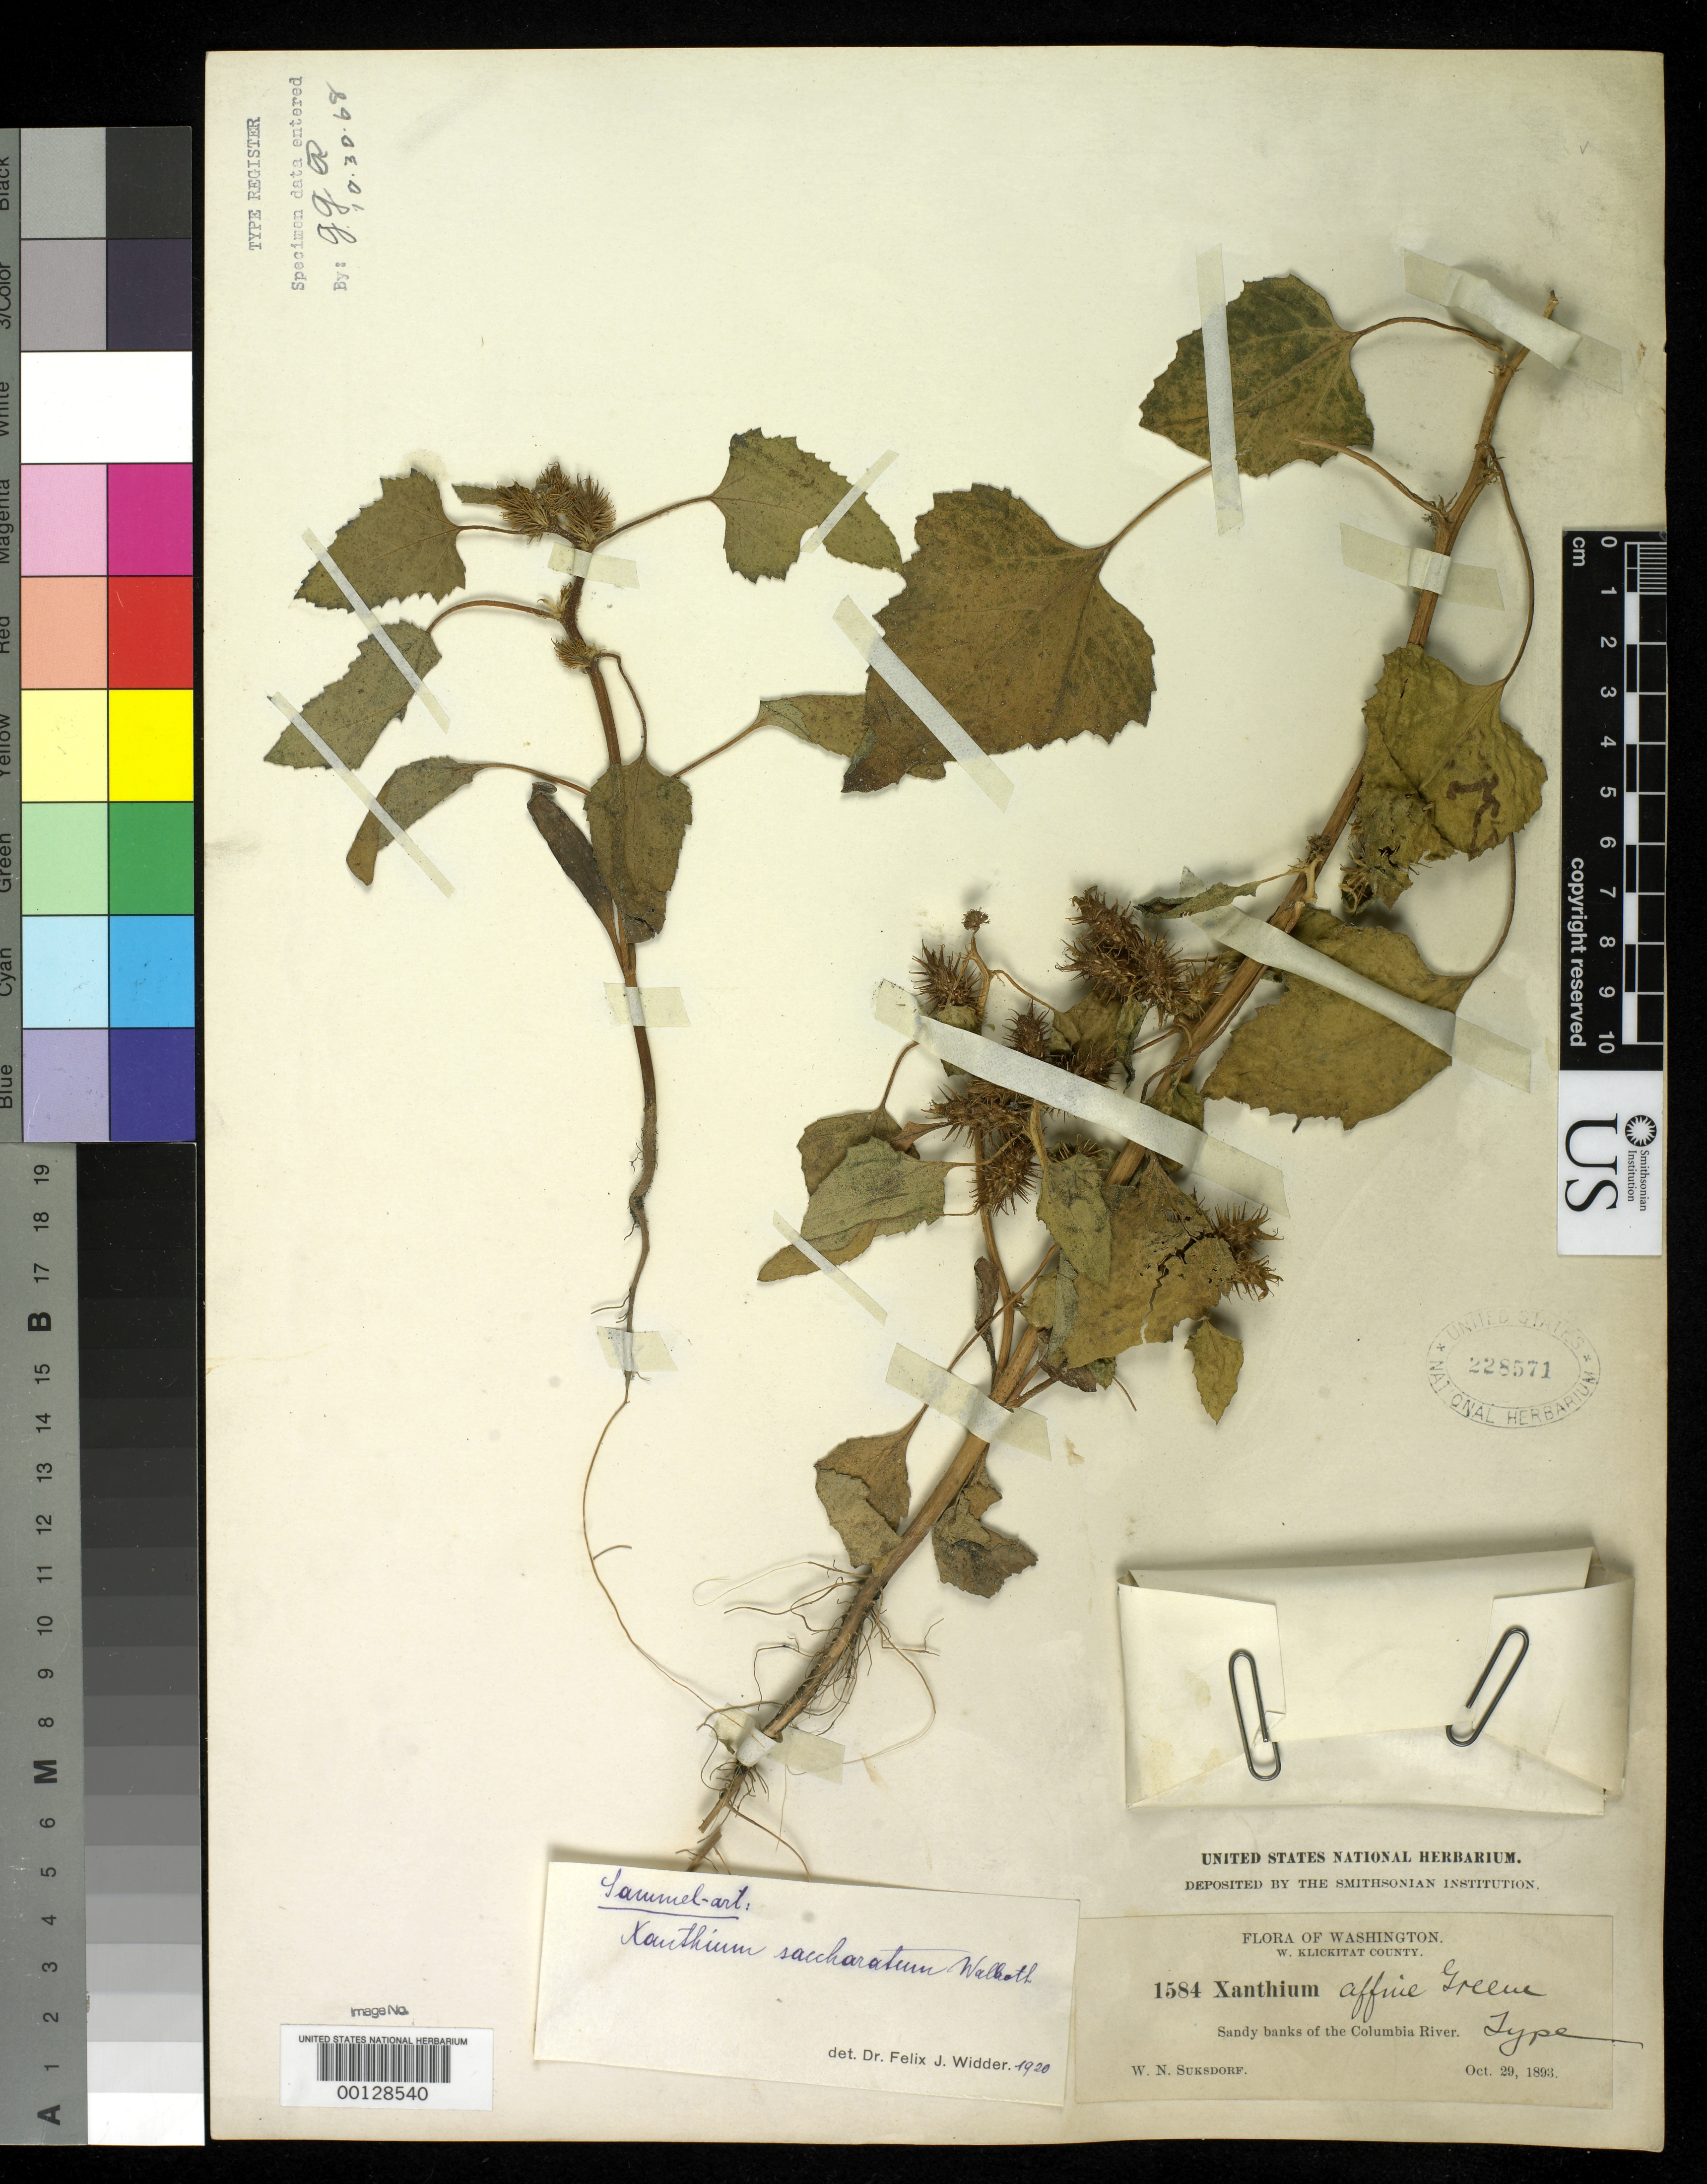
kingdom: Plantae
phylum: Tracheophyta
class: Magnoliopsida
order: Asterales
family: Asteraceae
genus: Xanthium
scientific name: Xanthium affine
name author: Greene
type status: Isotype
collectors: W. N. Suksdorf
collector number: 1584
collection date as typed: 29 Oct 1893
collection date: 1893-10-29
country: United States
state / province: Washington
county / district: Klickitat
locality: Colombia River.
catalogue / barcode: US 228571